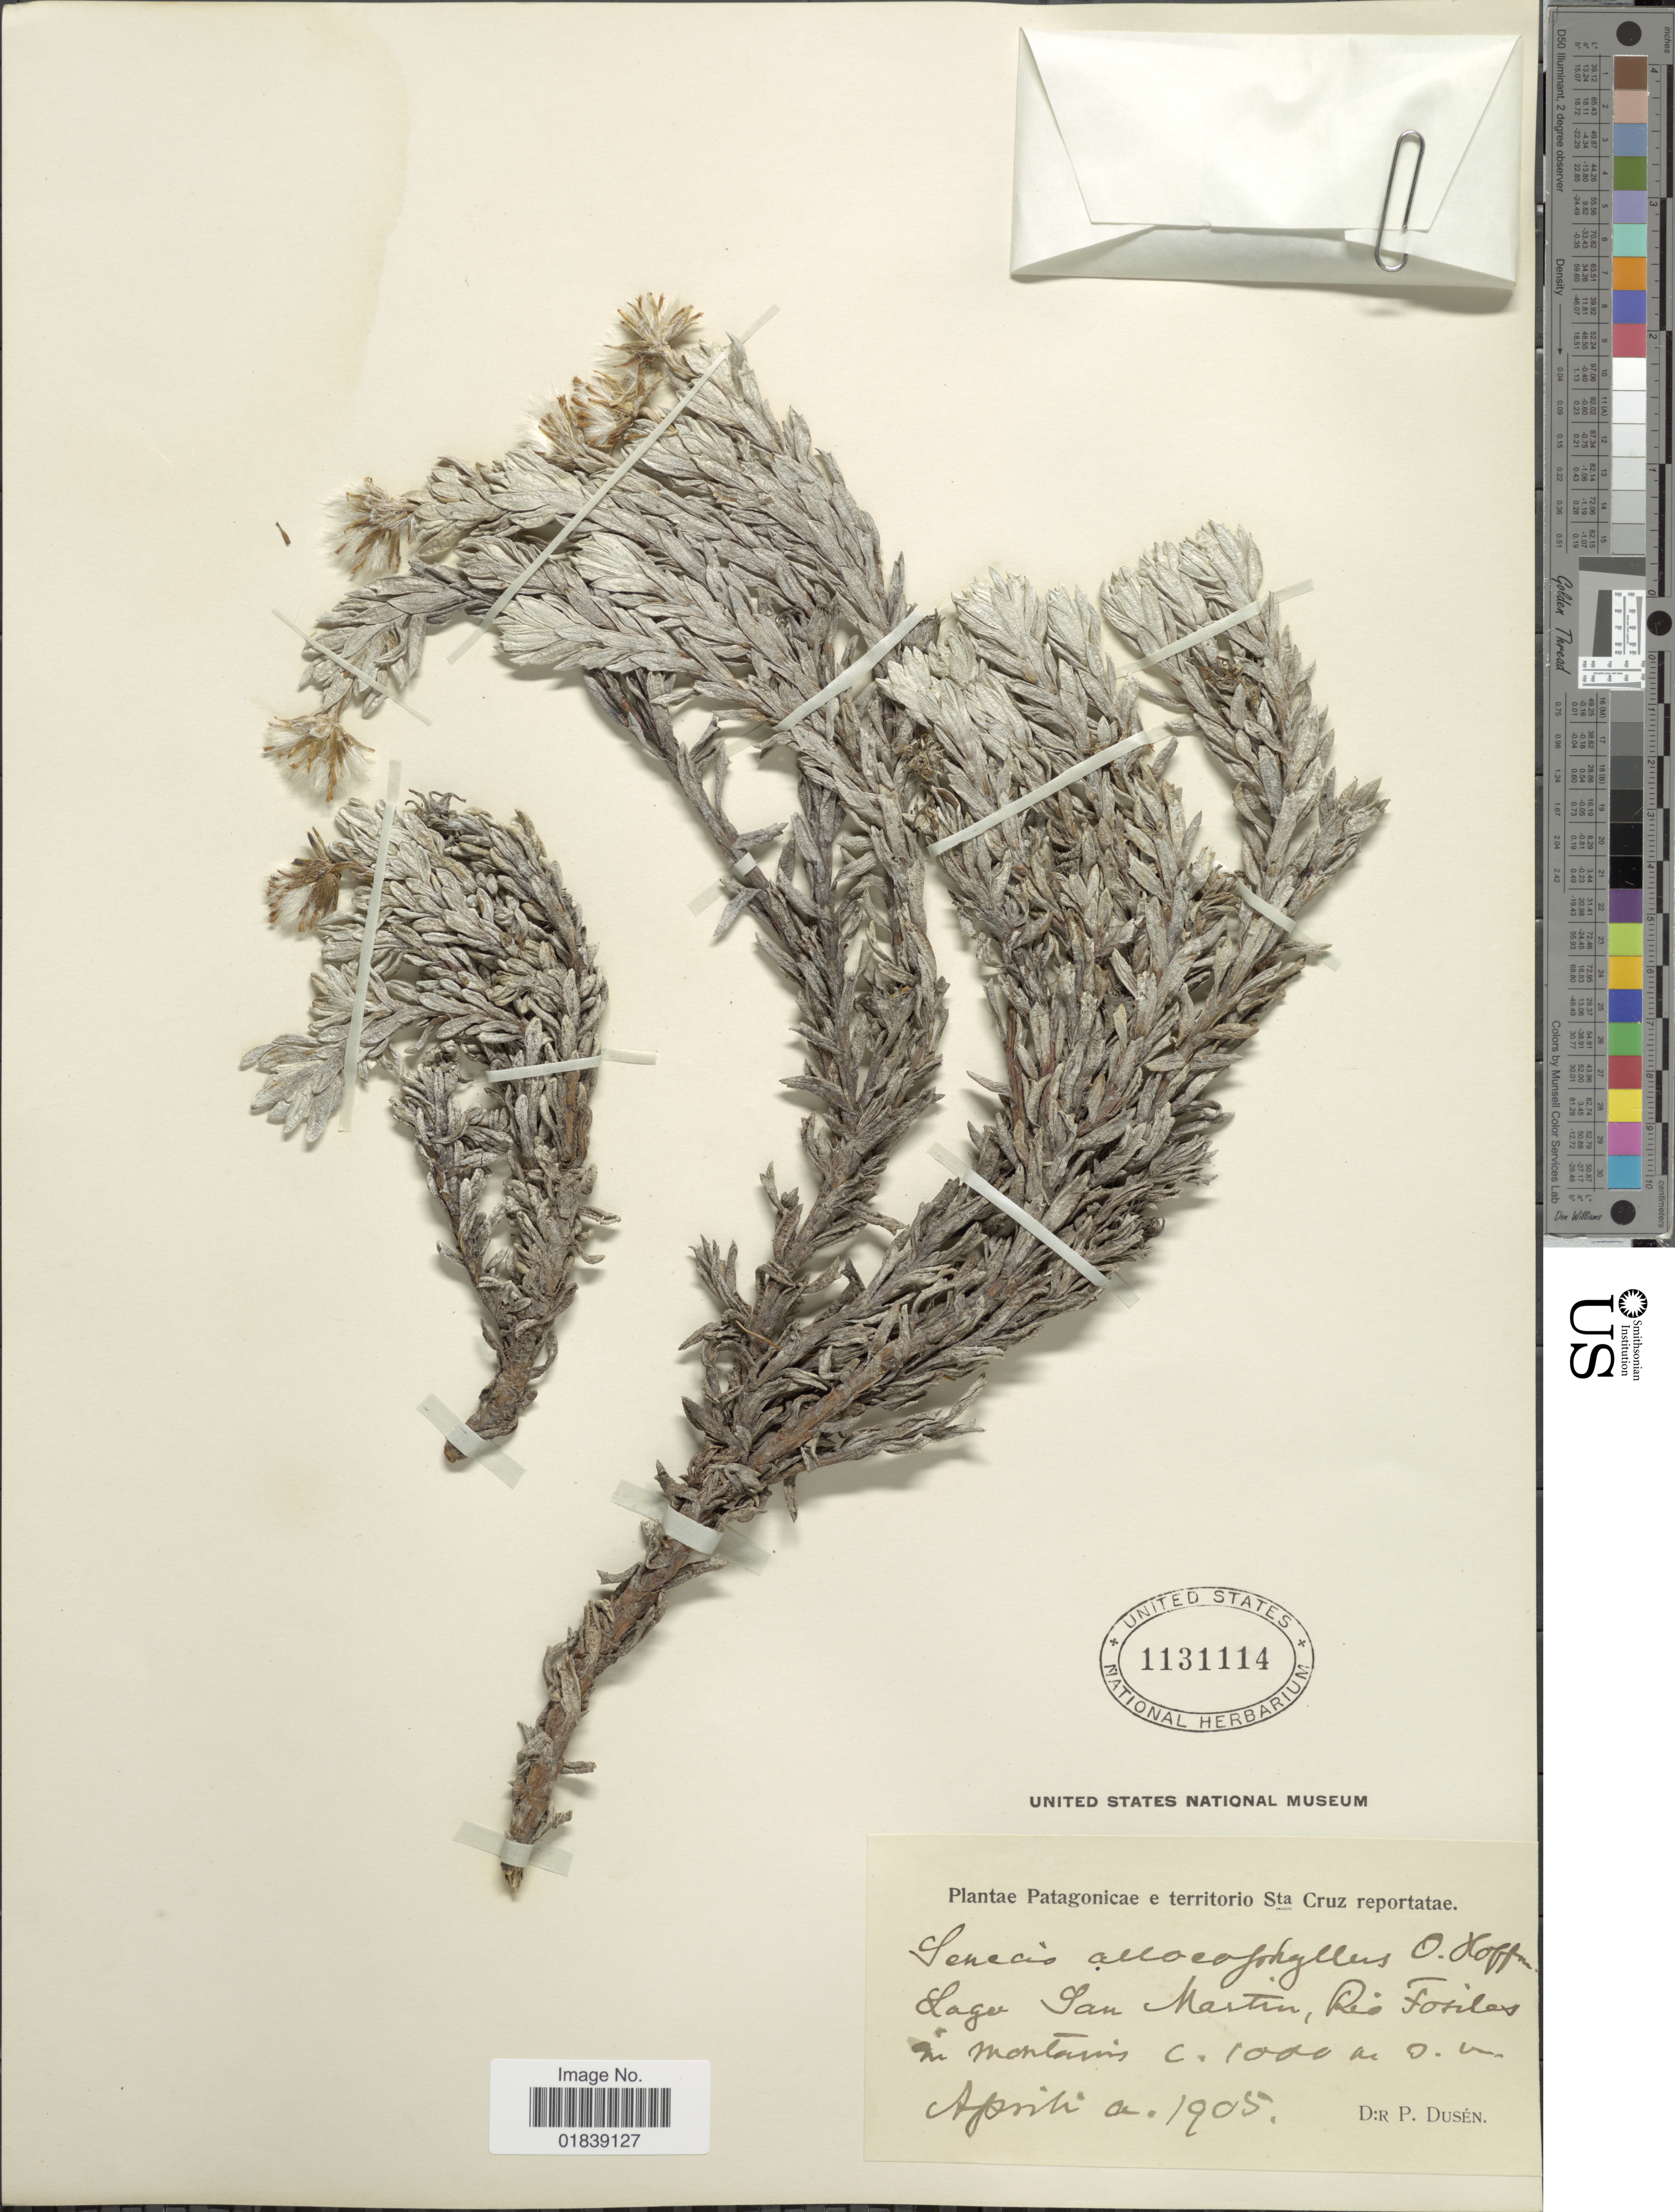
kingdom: Plantae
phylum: Tracheophyta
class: Magnoliopsida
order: Asterales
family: Asteraceae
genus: Senecio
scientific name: Senecio alloeophyllus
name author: O. Hoffm. ex Dusén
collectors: P. Dusén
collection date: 1905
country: Argentina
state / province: Santa Cruz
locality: Lago San Martin, Rio Fosiles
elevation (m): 1000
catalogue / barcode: US 1131114